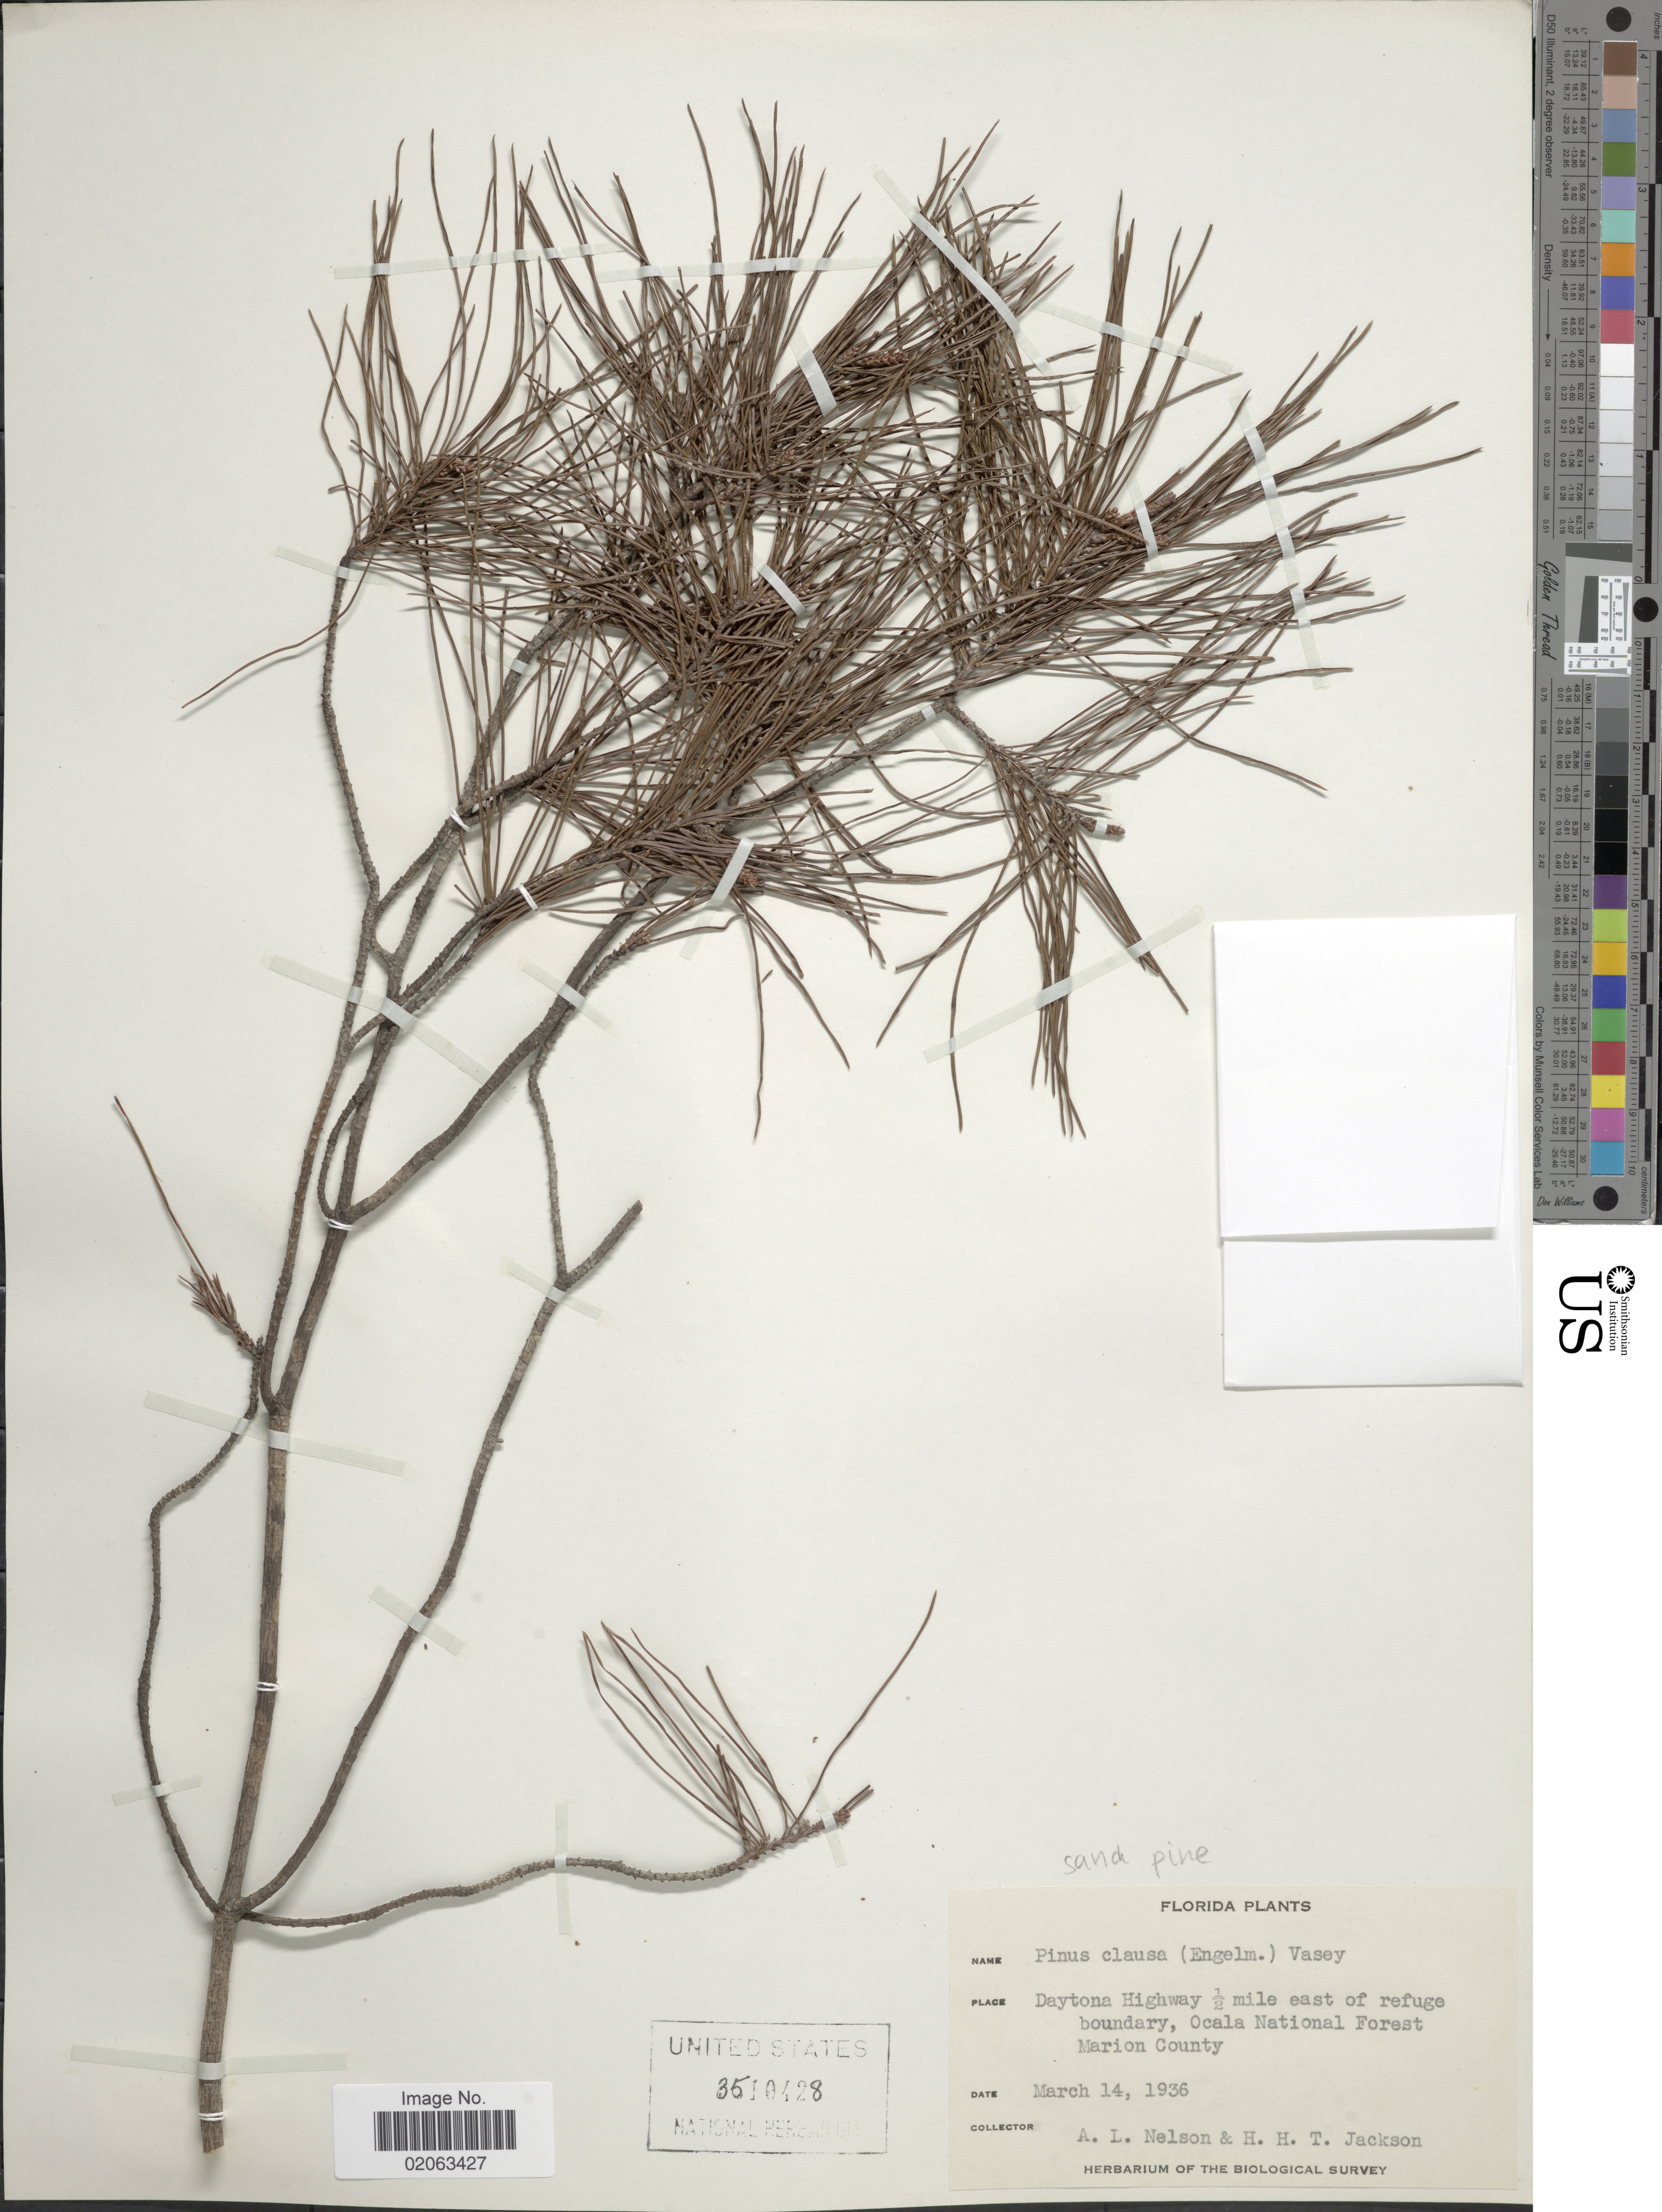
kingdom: Plantae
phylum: Tracheophyta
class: Pinopsida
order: Pinales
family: Pinaceae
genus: Pinus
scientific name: Pinus clausa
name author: (Chapm. ex Engelm.) Vasey ex Sarg.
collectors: A. L. Nelson & H. Jackson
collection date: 1936-03-14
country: United States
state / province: Florida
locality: Florida, Daytona Highway ½ mile east of refuge boundary, Ocala National Forest Marion County.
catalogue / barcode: US 3510428